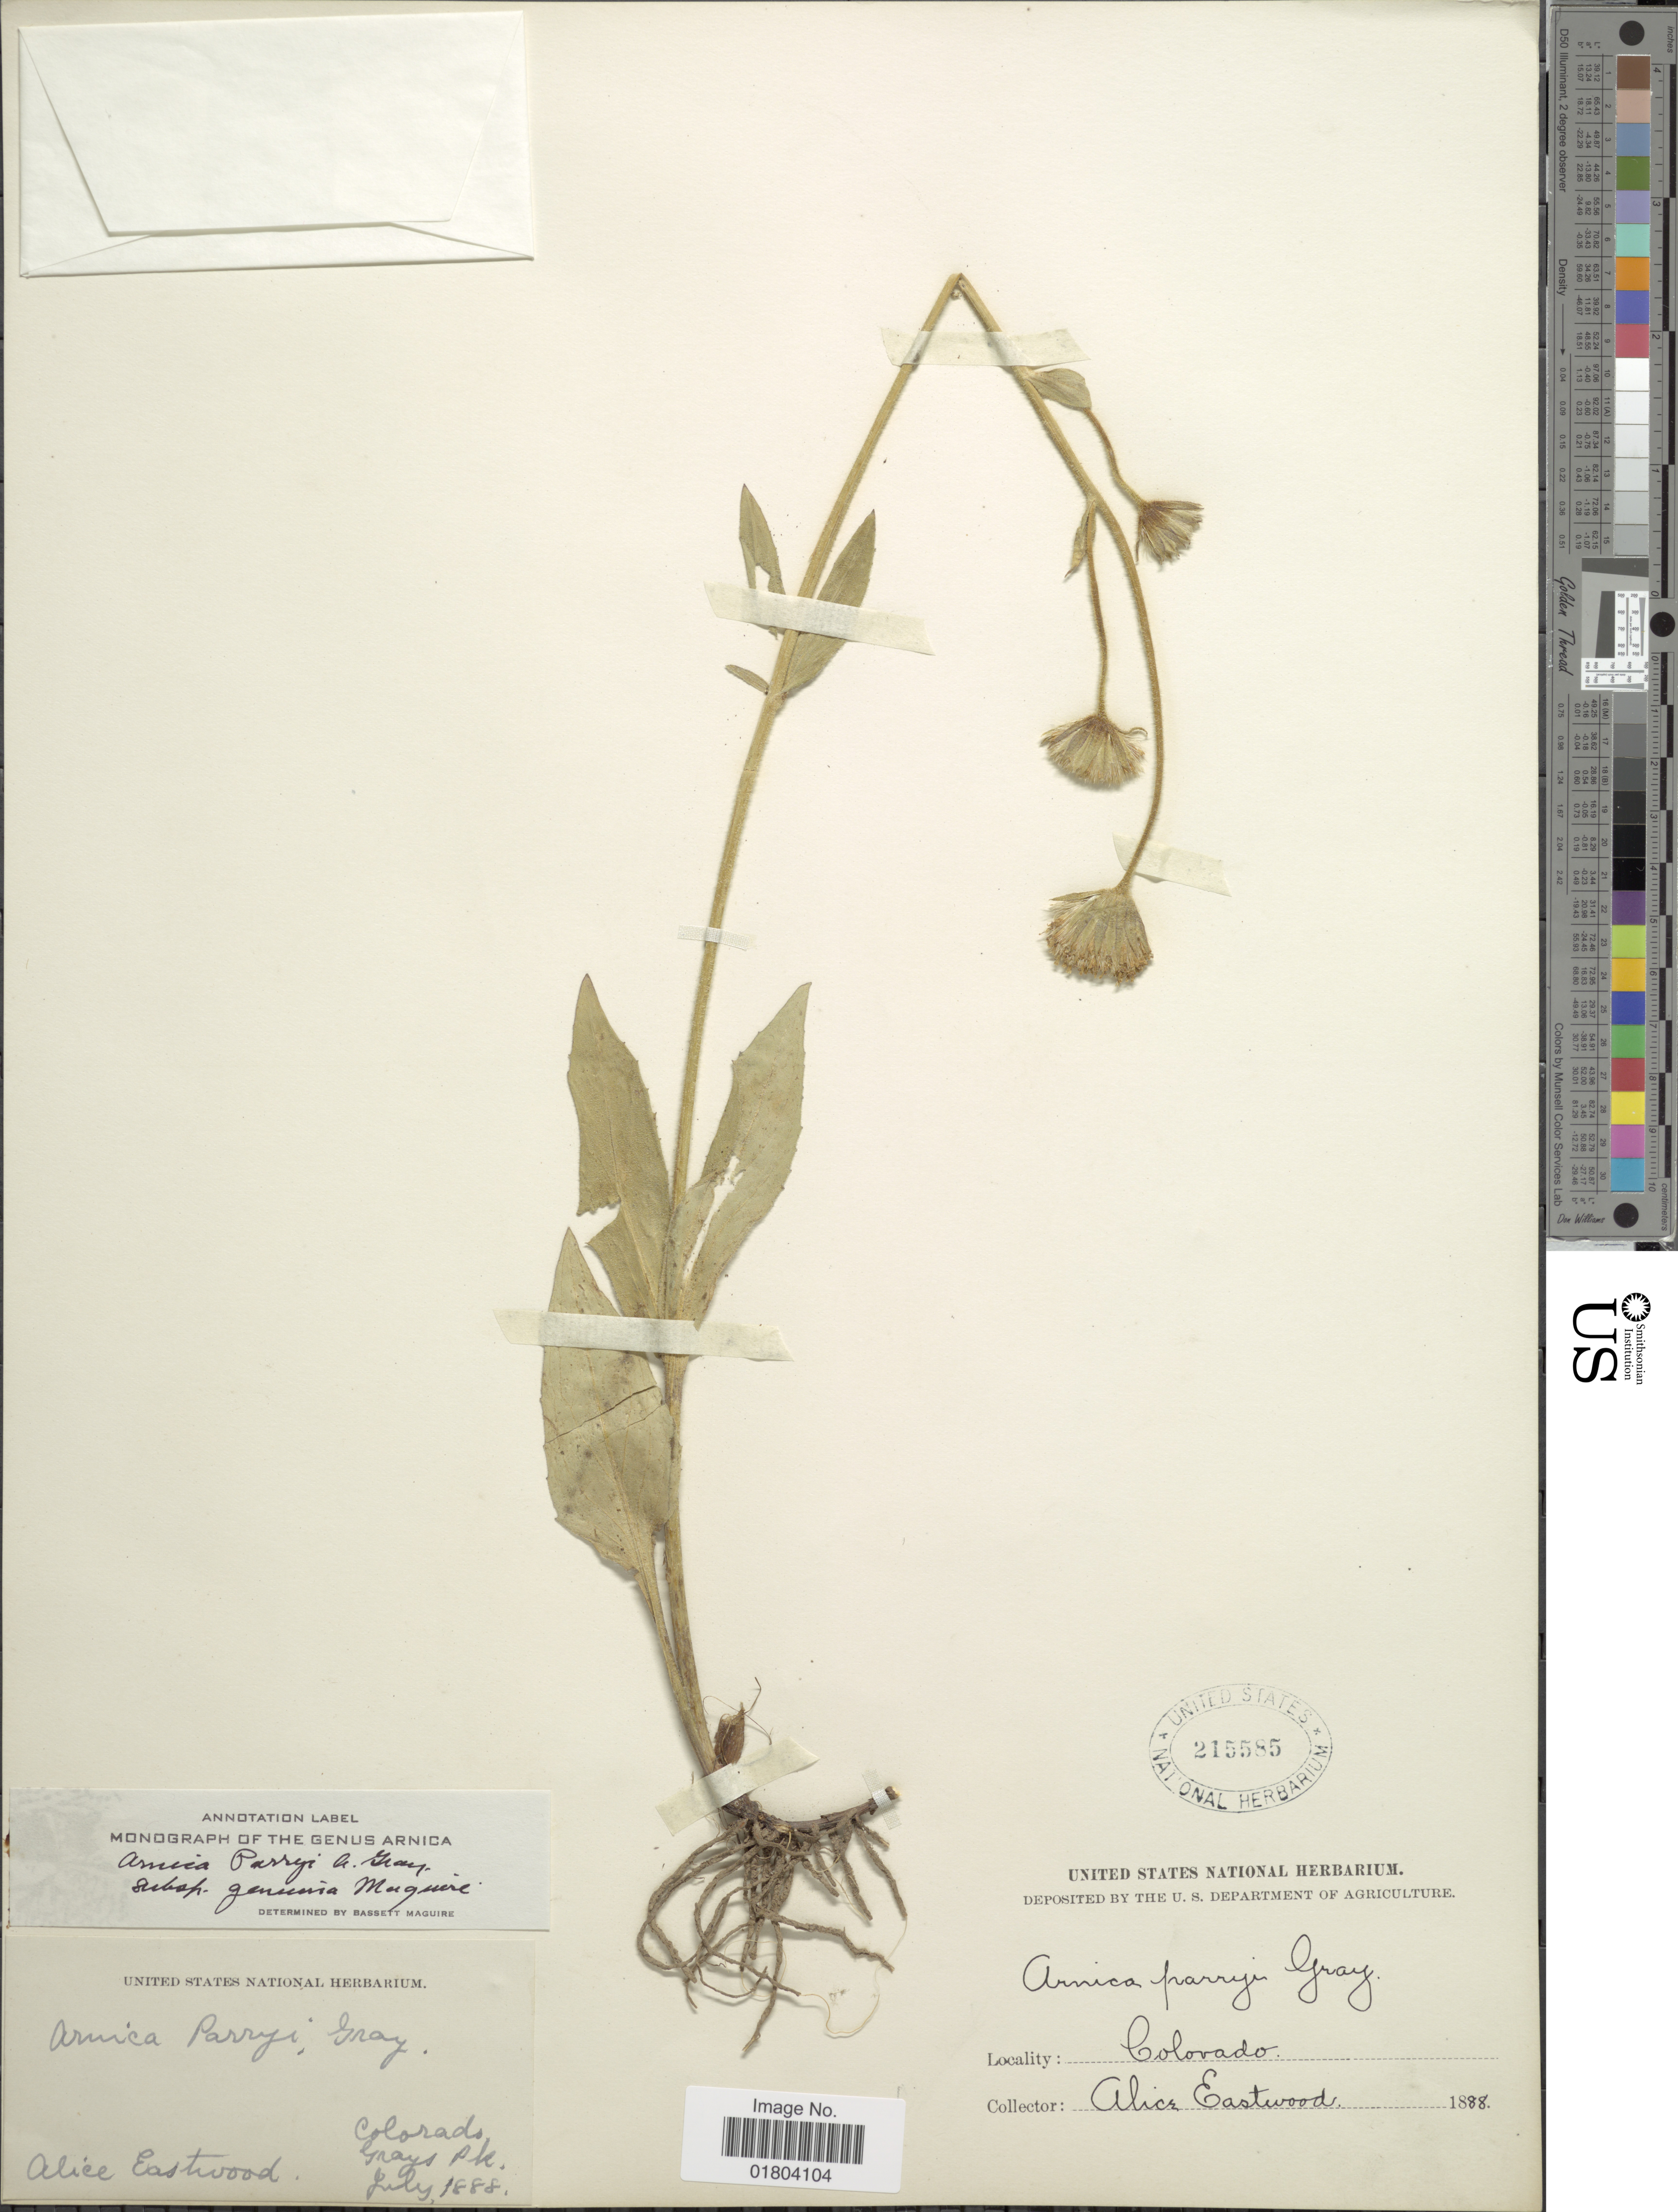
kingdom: Plantae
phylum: Tracheophyta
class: Magnoliopsida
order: Asterales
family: Asteraceae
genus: Arnica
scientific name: Arnica parryi subsp. genuina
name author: Maguire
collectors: A. Eastwood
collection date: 1888-07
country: United States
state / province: Colorado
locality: Grays Pk.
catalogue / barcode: US 215585